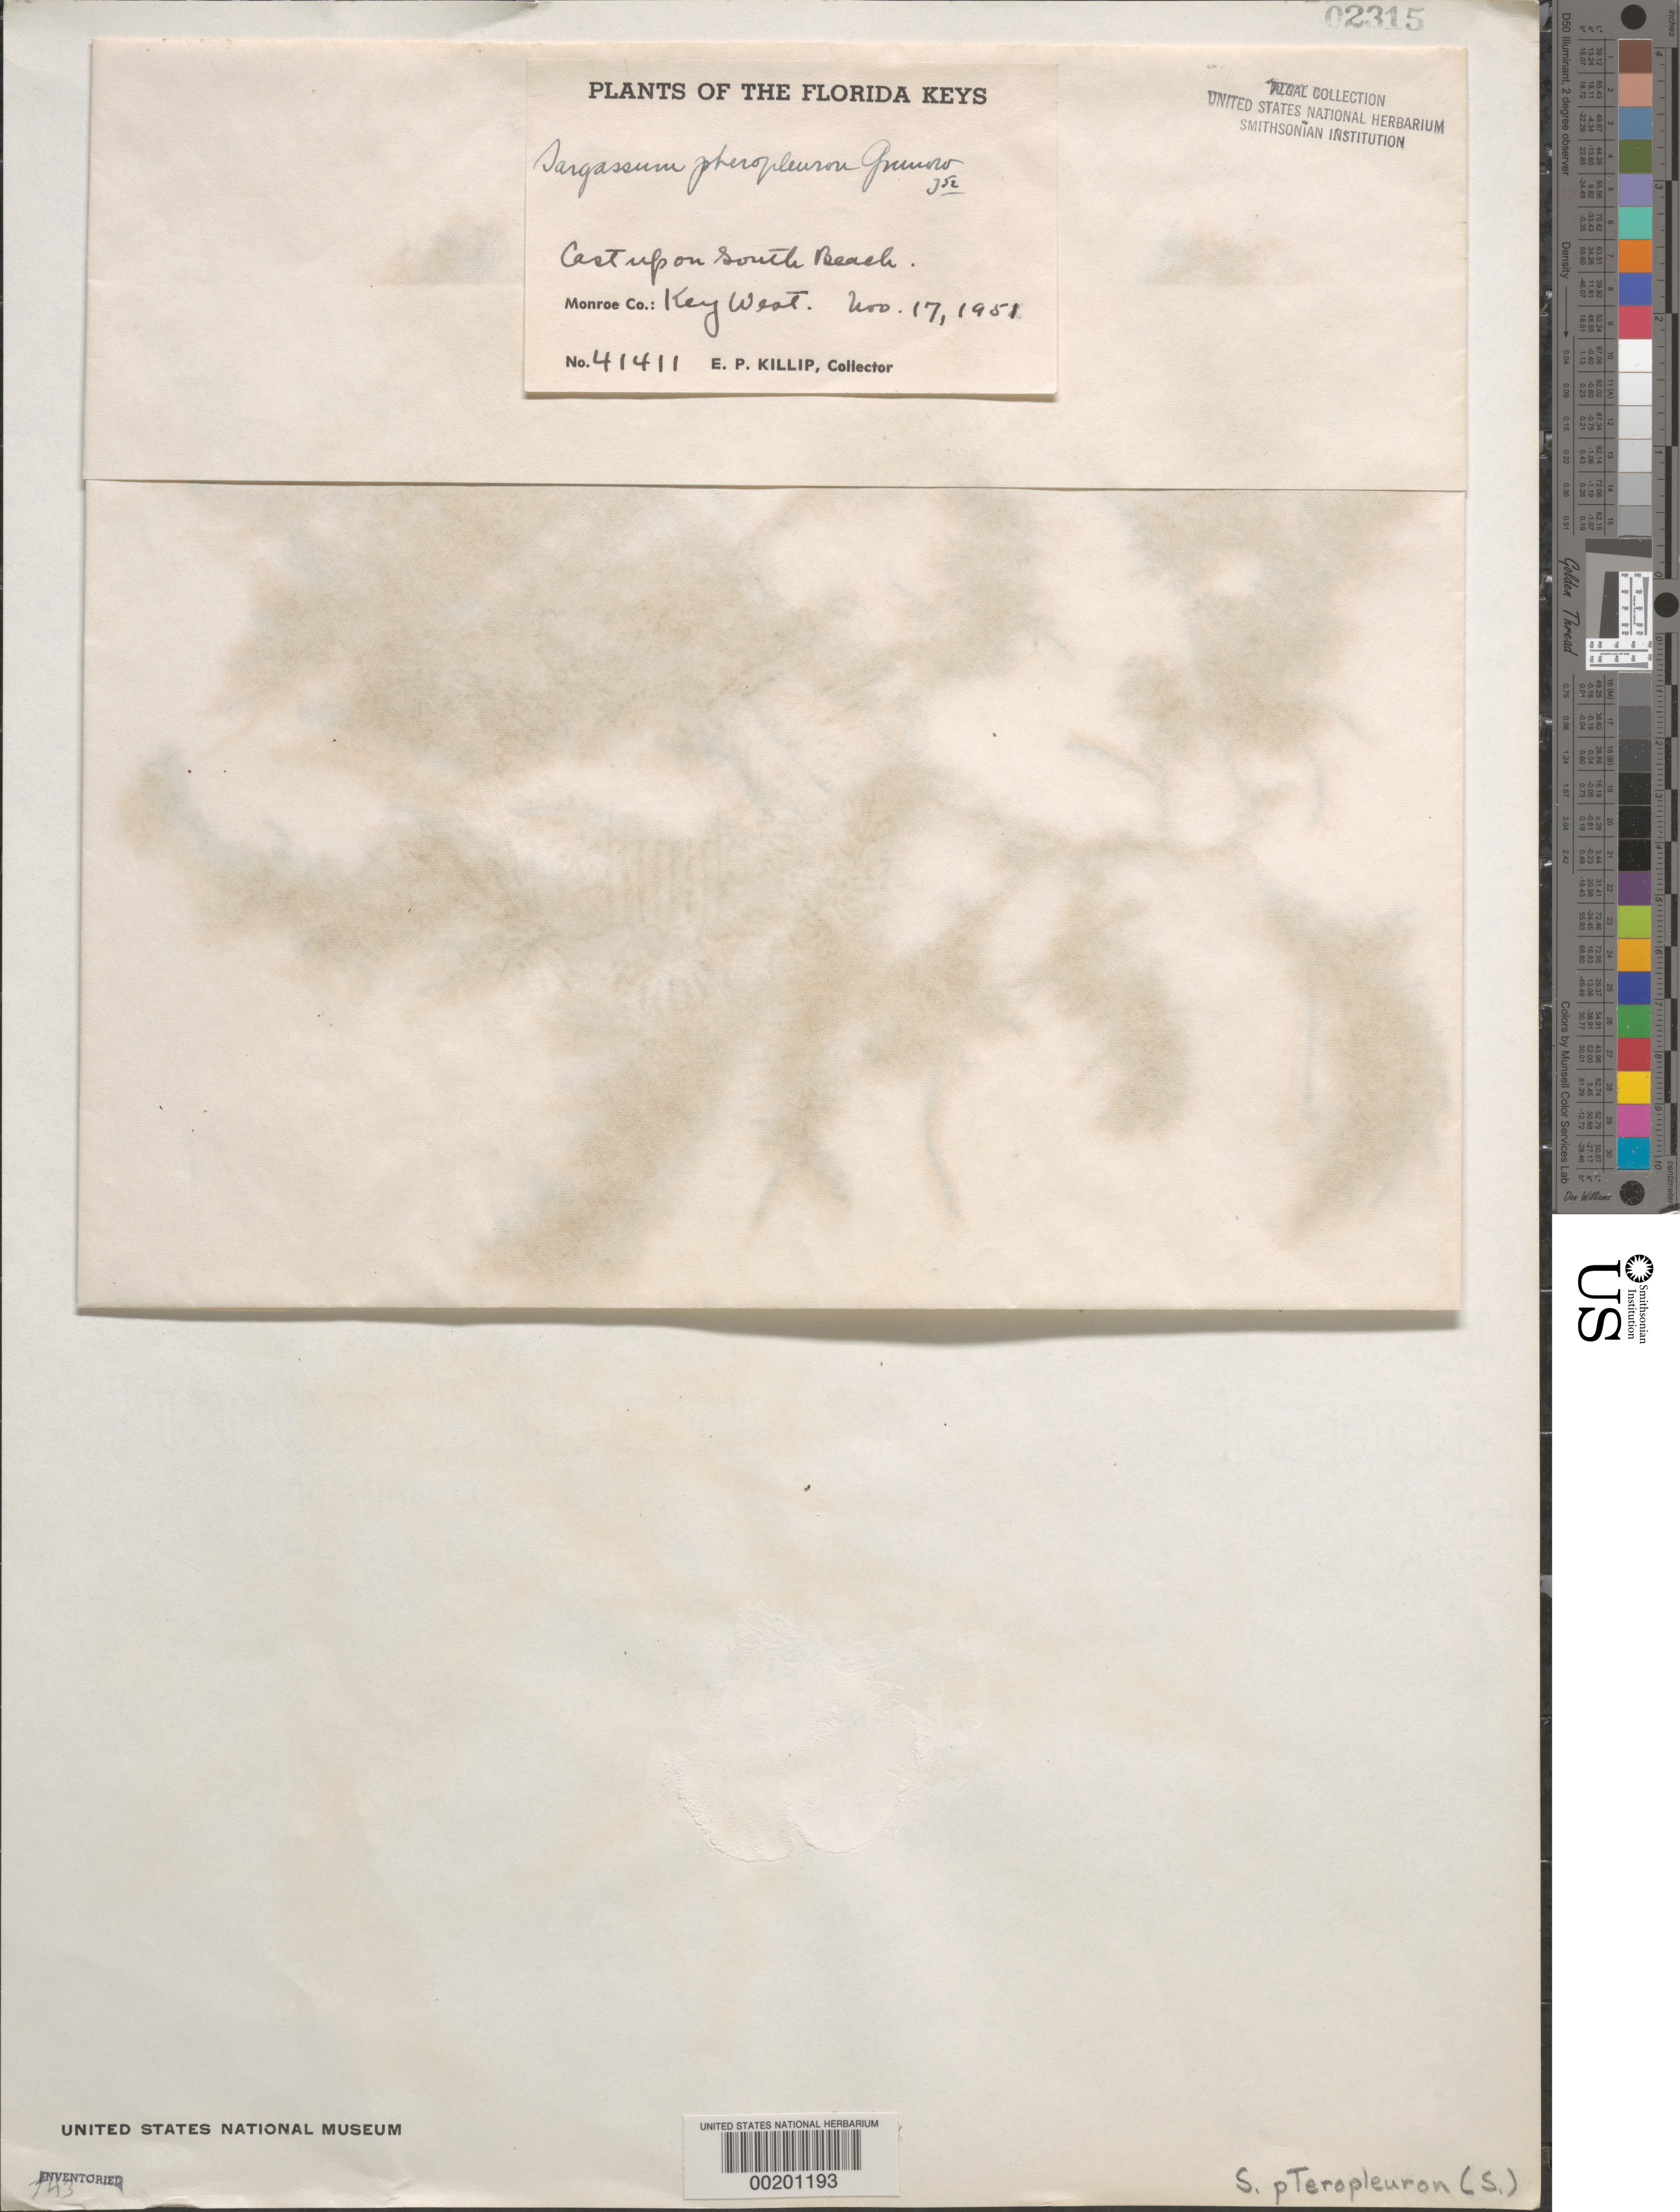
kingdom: Chromista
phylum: Ochrophyta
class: Phaeophyceae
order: Fucales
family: Sargassaceae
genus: Sargassum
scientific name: Sargassum pteropleuron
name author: Grunow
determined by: Taylor, William R.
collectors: E. P. Killip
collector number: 41411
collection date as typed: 17 Nov 1951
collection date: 1951-11-17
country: United States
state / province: Florida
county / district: Monroe County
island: Key West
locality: South Beach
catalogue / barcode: US 2315